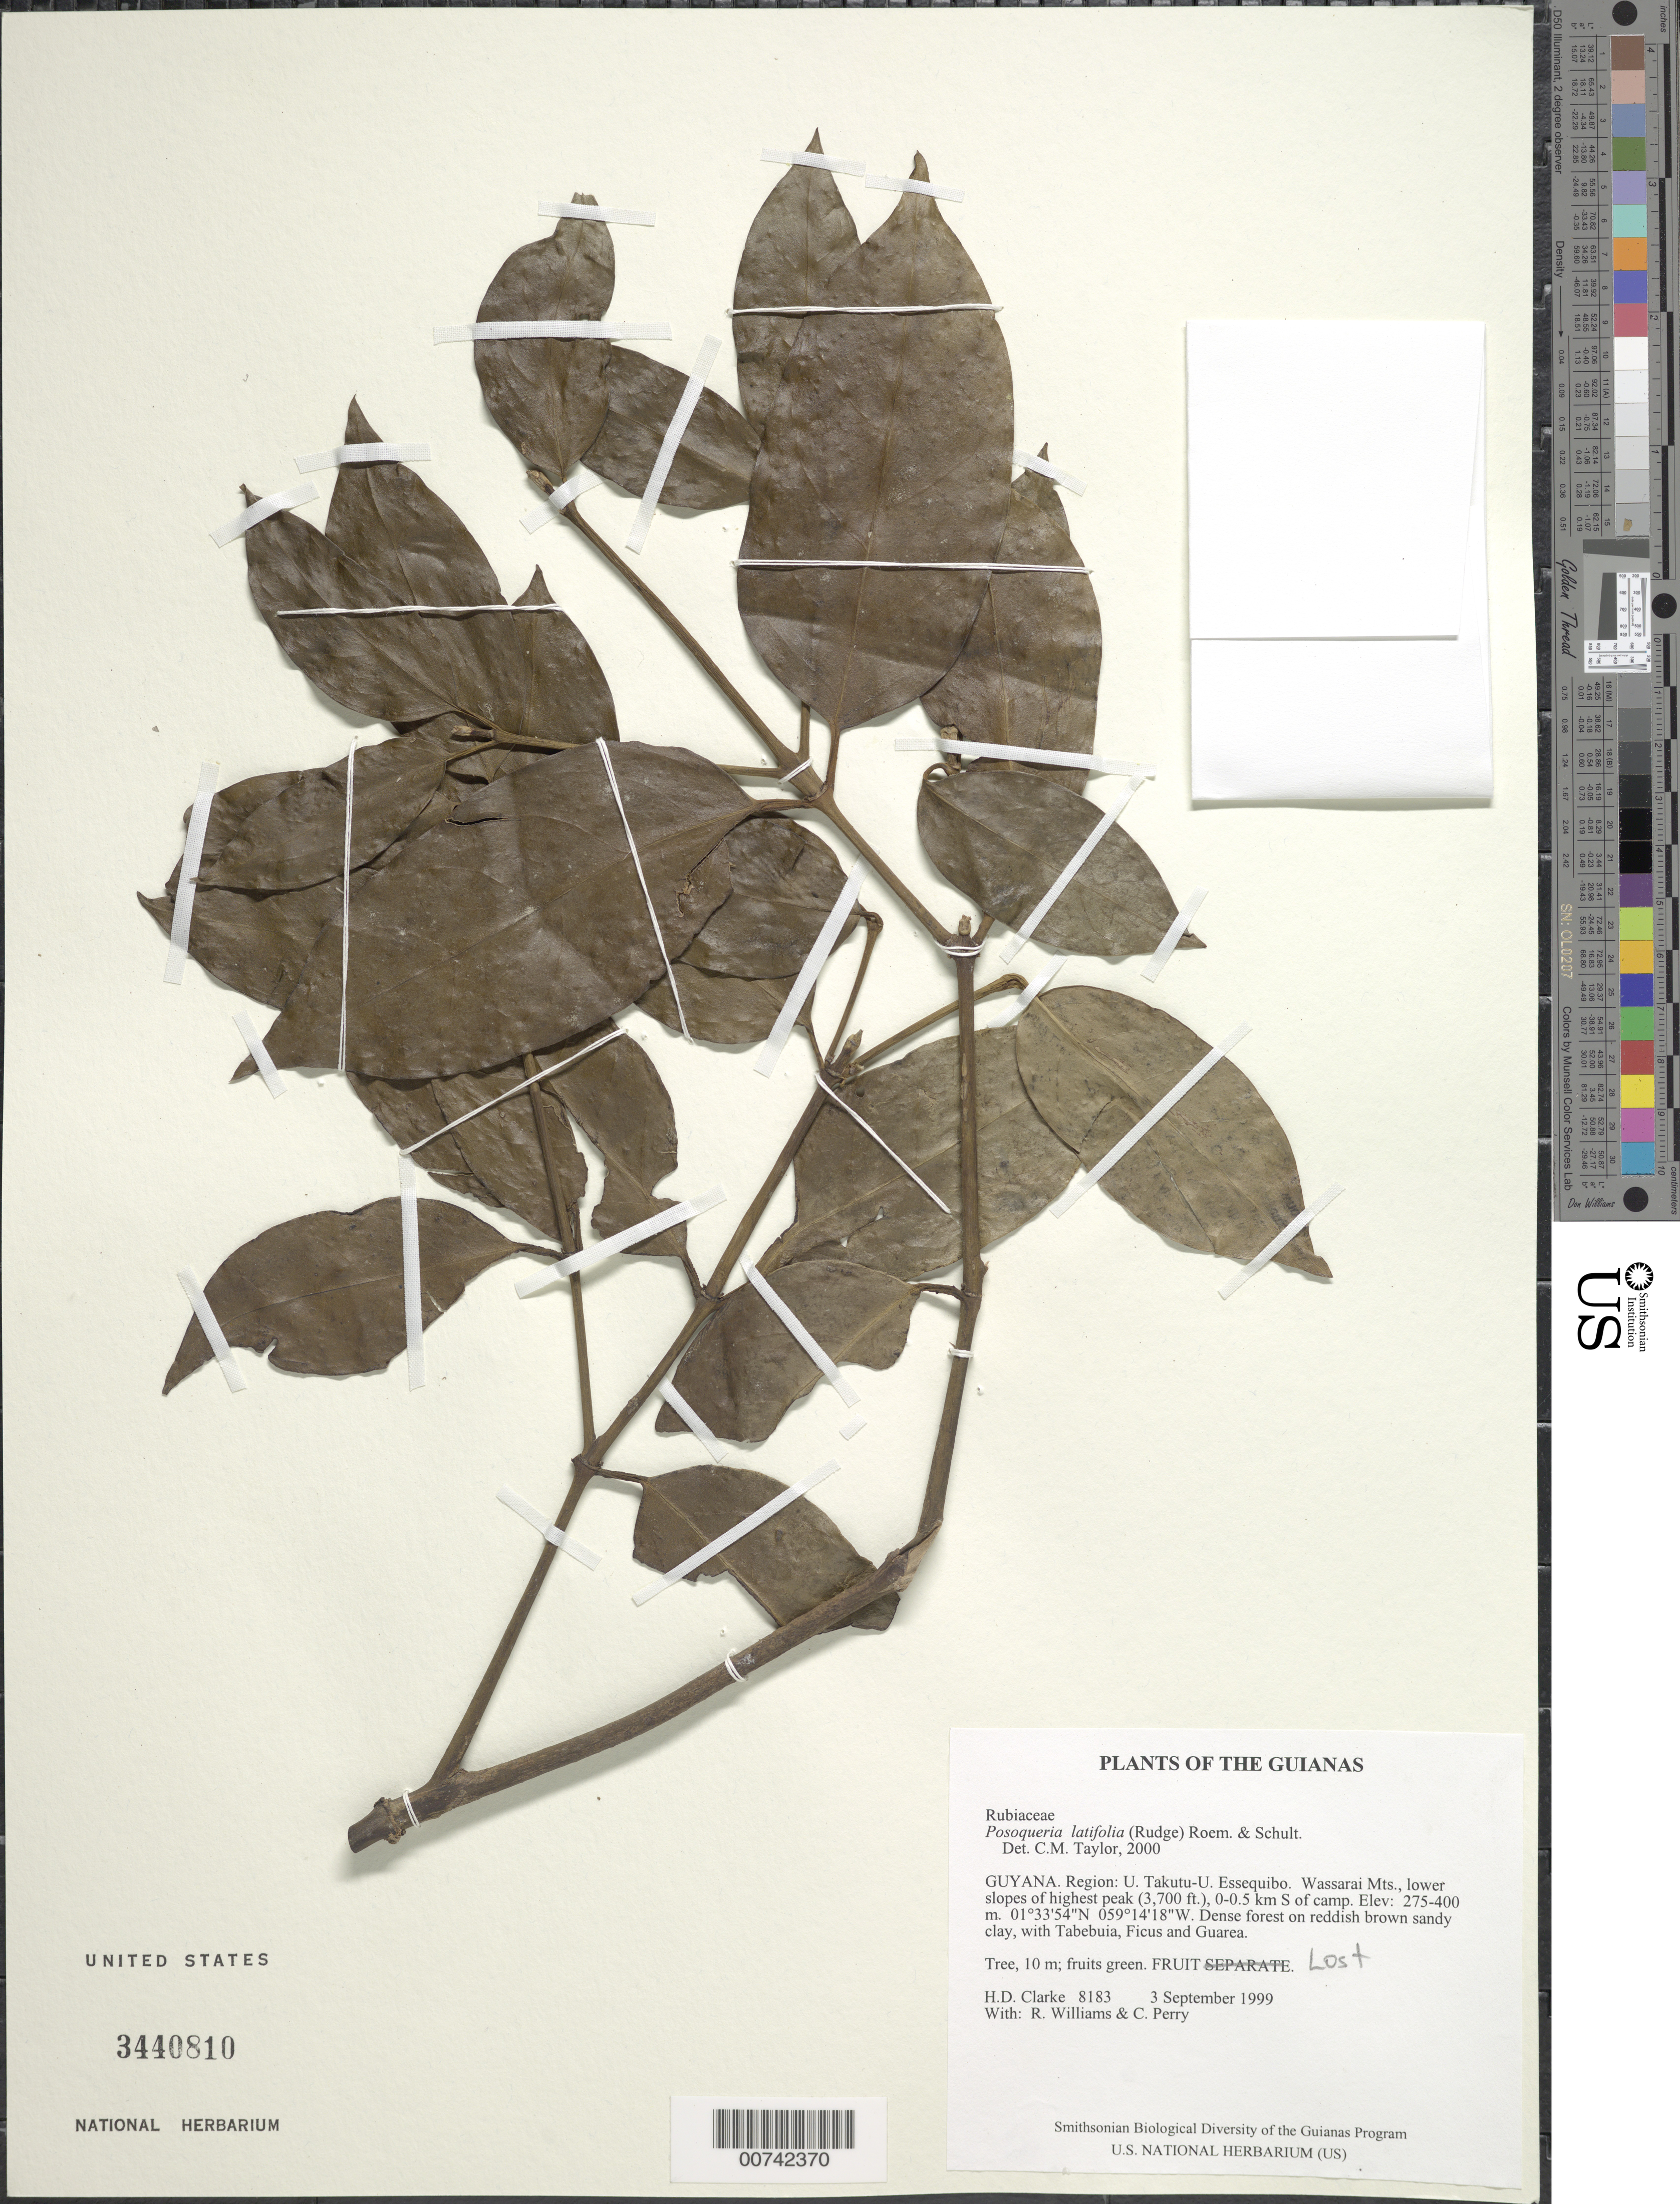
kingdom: Plantae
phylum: Tracheophyta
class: Magnoliopsida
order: Gentianales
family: Rubiaceae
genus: Posoqueria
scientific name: Posoqueria latifolia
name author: (Rudge) Roem. & Schult.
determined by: Taylor, Charlotte M.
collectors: H. D. Clarke, R. Williams & C. Perry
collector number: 8183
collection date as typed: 3 September 1999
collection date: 1999-09-03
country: Guyana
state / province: U. Takutu-U. Essequibo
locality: Wassarai Mts., lower slopes of highest peak (3,700 ft.), 0-0.5 km S of camp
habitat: Dense forest on reddish brown sandy clay, with Tabebuia, Ficus and Guarea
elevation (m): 275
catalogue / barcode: US 3440810